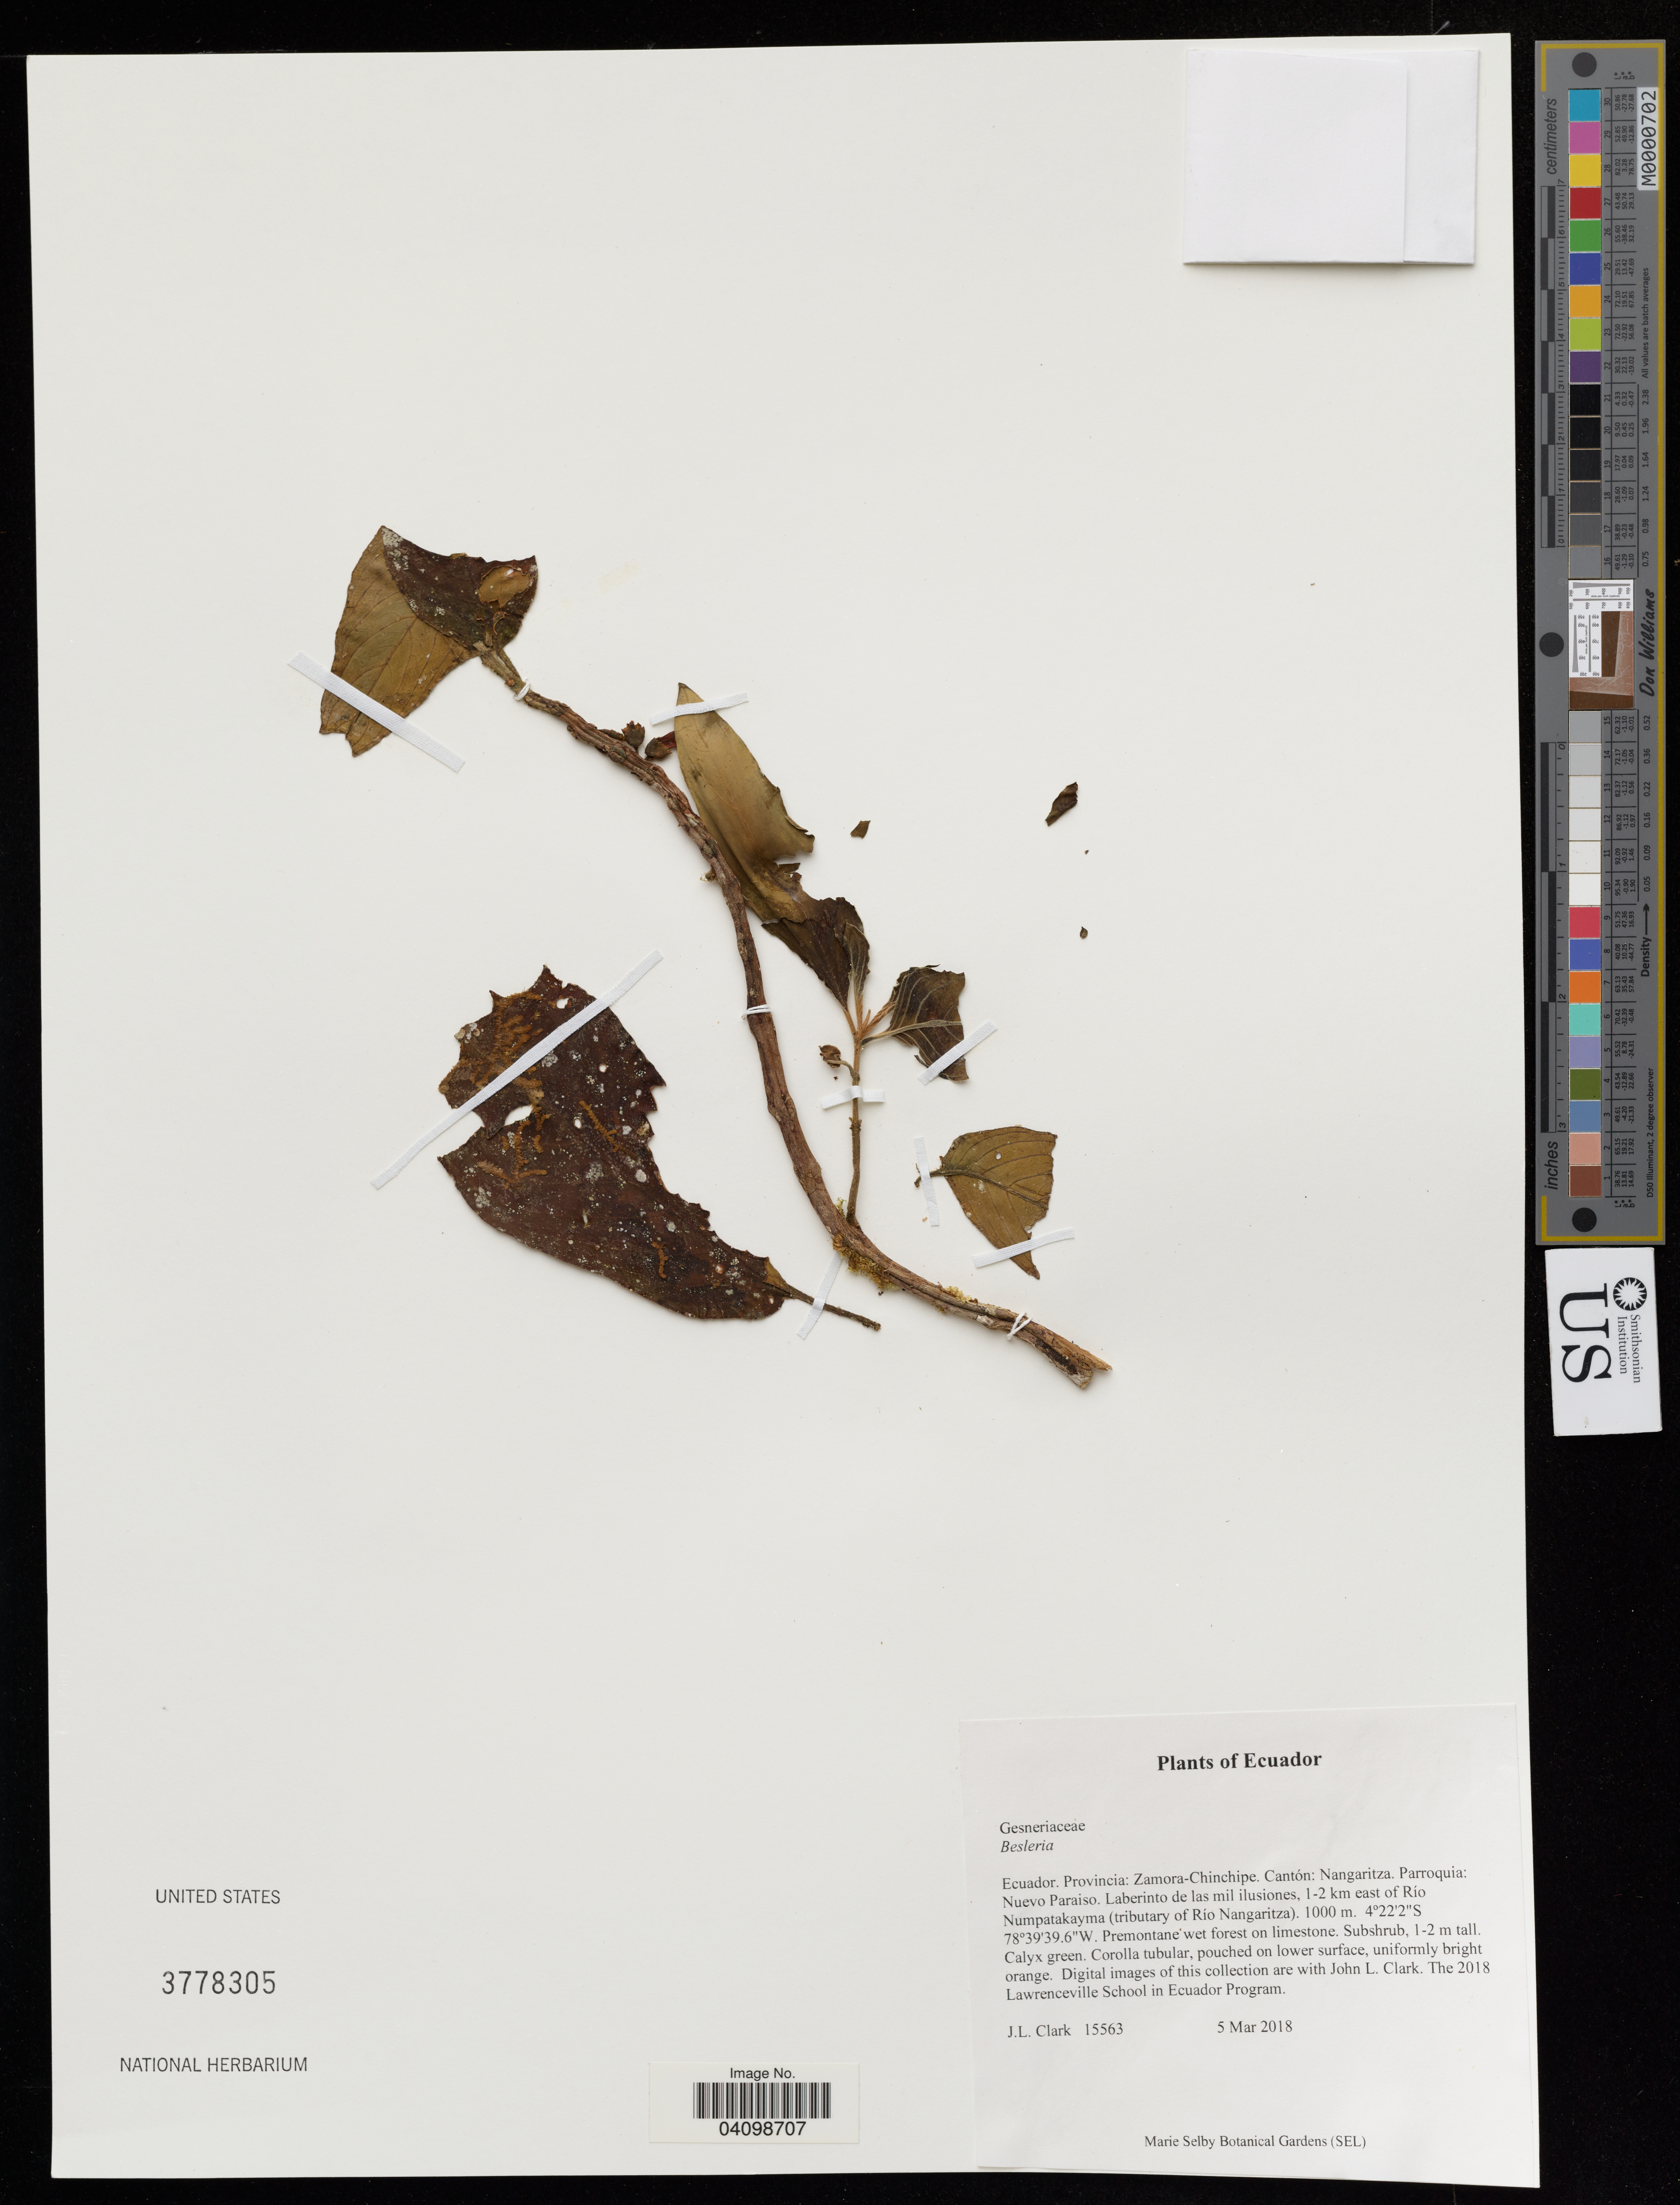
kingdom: Plantae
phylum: Tracheophyta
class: Magnoliopsida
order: Lamiales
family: Gesneriaceae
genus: Besleria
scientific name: Besleria sp.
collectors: J. Clark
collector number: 15563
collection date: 2018-03-05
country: Ecuador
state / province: Zamora-Chinchipe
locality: Cantón: Nangaritza. Parroquia: Nuevo Paraiso. Laberinto de las mil ilusiones, 1-2 km east of Río Numpatakayma (tributary of Río Nangaritza).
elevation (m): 1000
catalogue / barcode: US 3778305